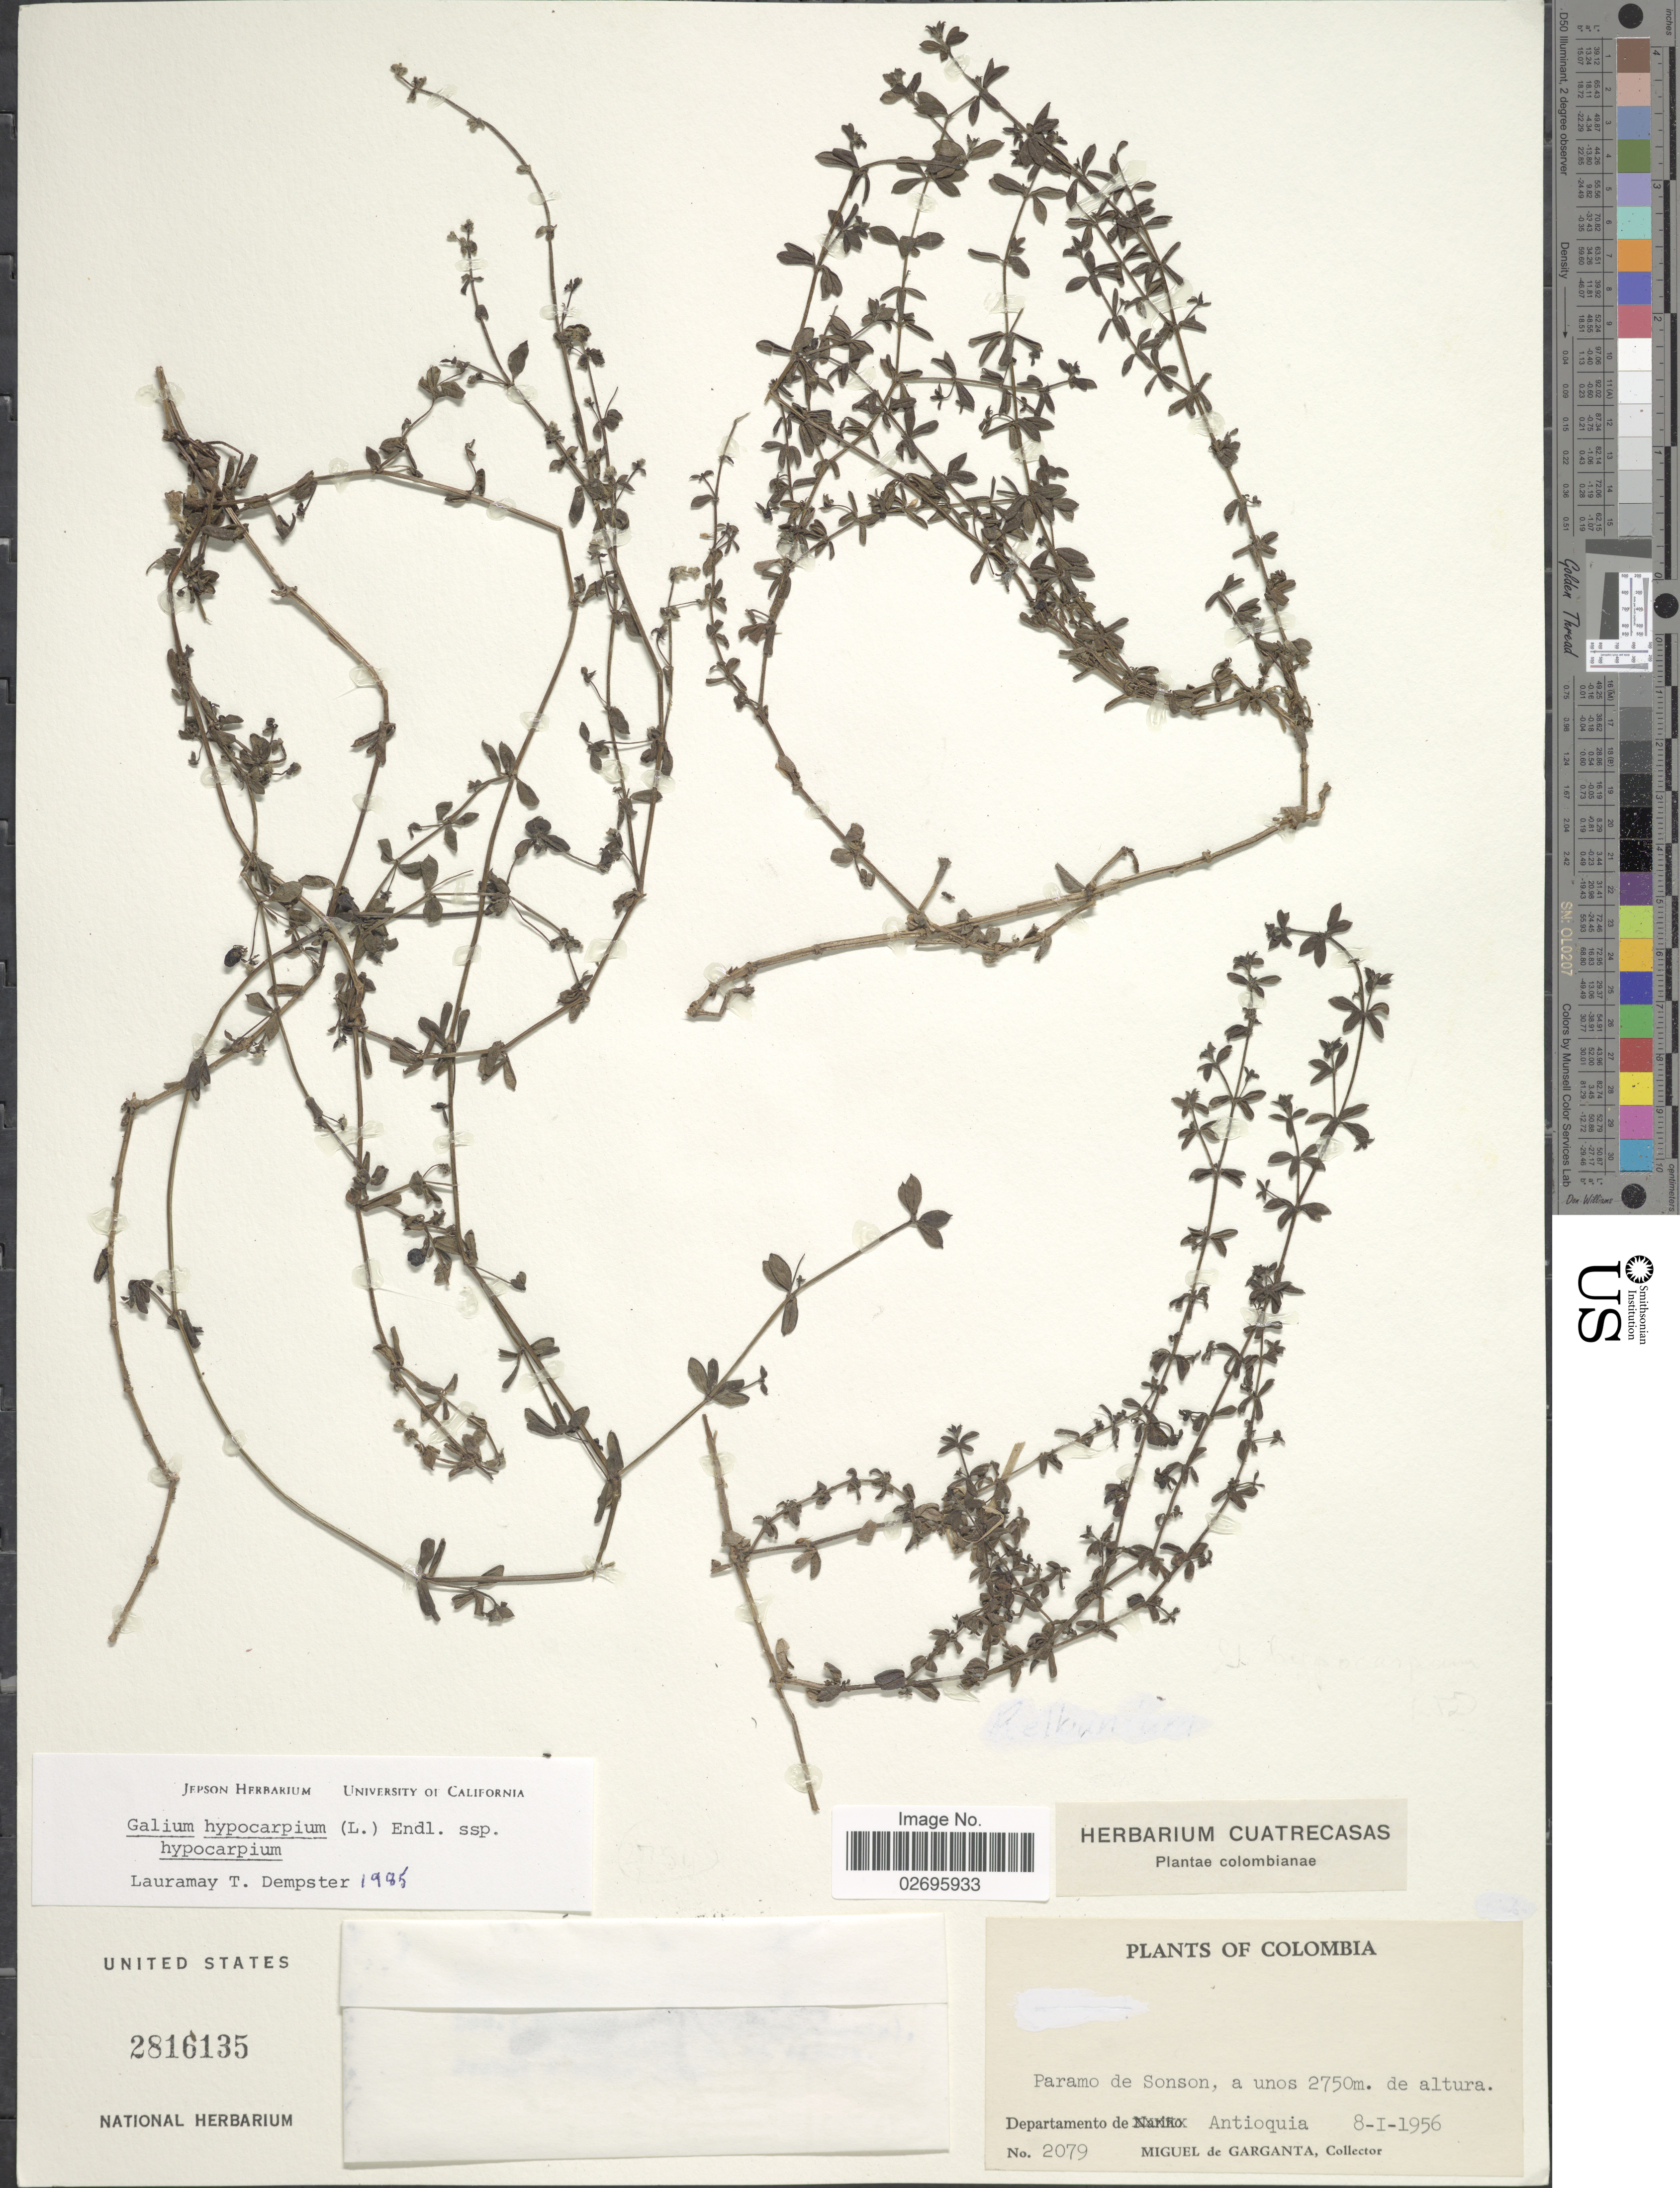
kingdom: Plantae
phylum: Tracheophyta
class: Magnoliopsida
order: Gentianales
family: Rubiaceae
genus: Galium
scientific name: Galium hypocarpium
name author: (L.) Endl. ex Griseb.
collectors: M. Garganta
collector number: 2079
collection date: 1956-01-08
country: Colombia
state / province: Antioquia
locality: Paramo de Sonson, Departamento de Antioquia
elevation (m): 2750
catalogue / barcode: US 2816135